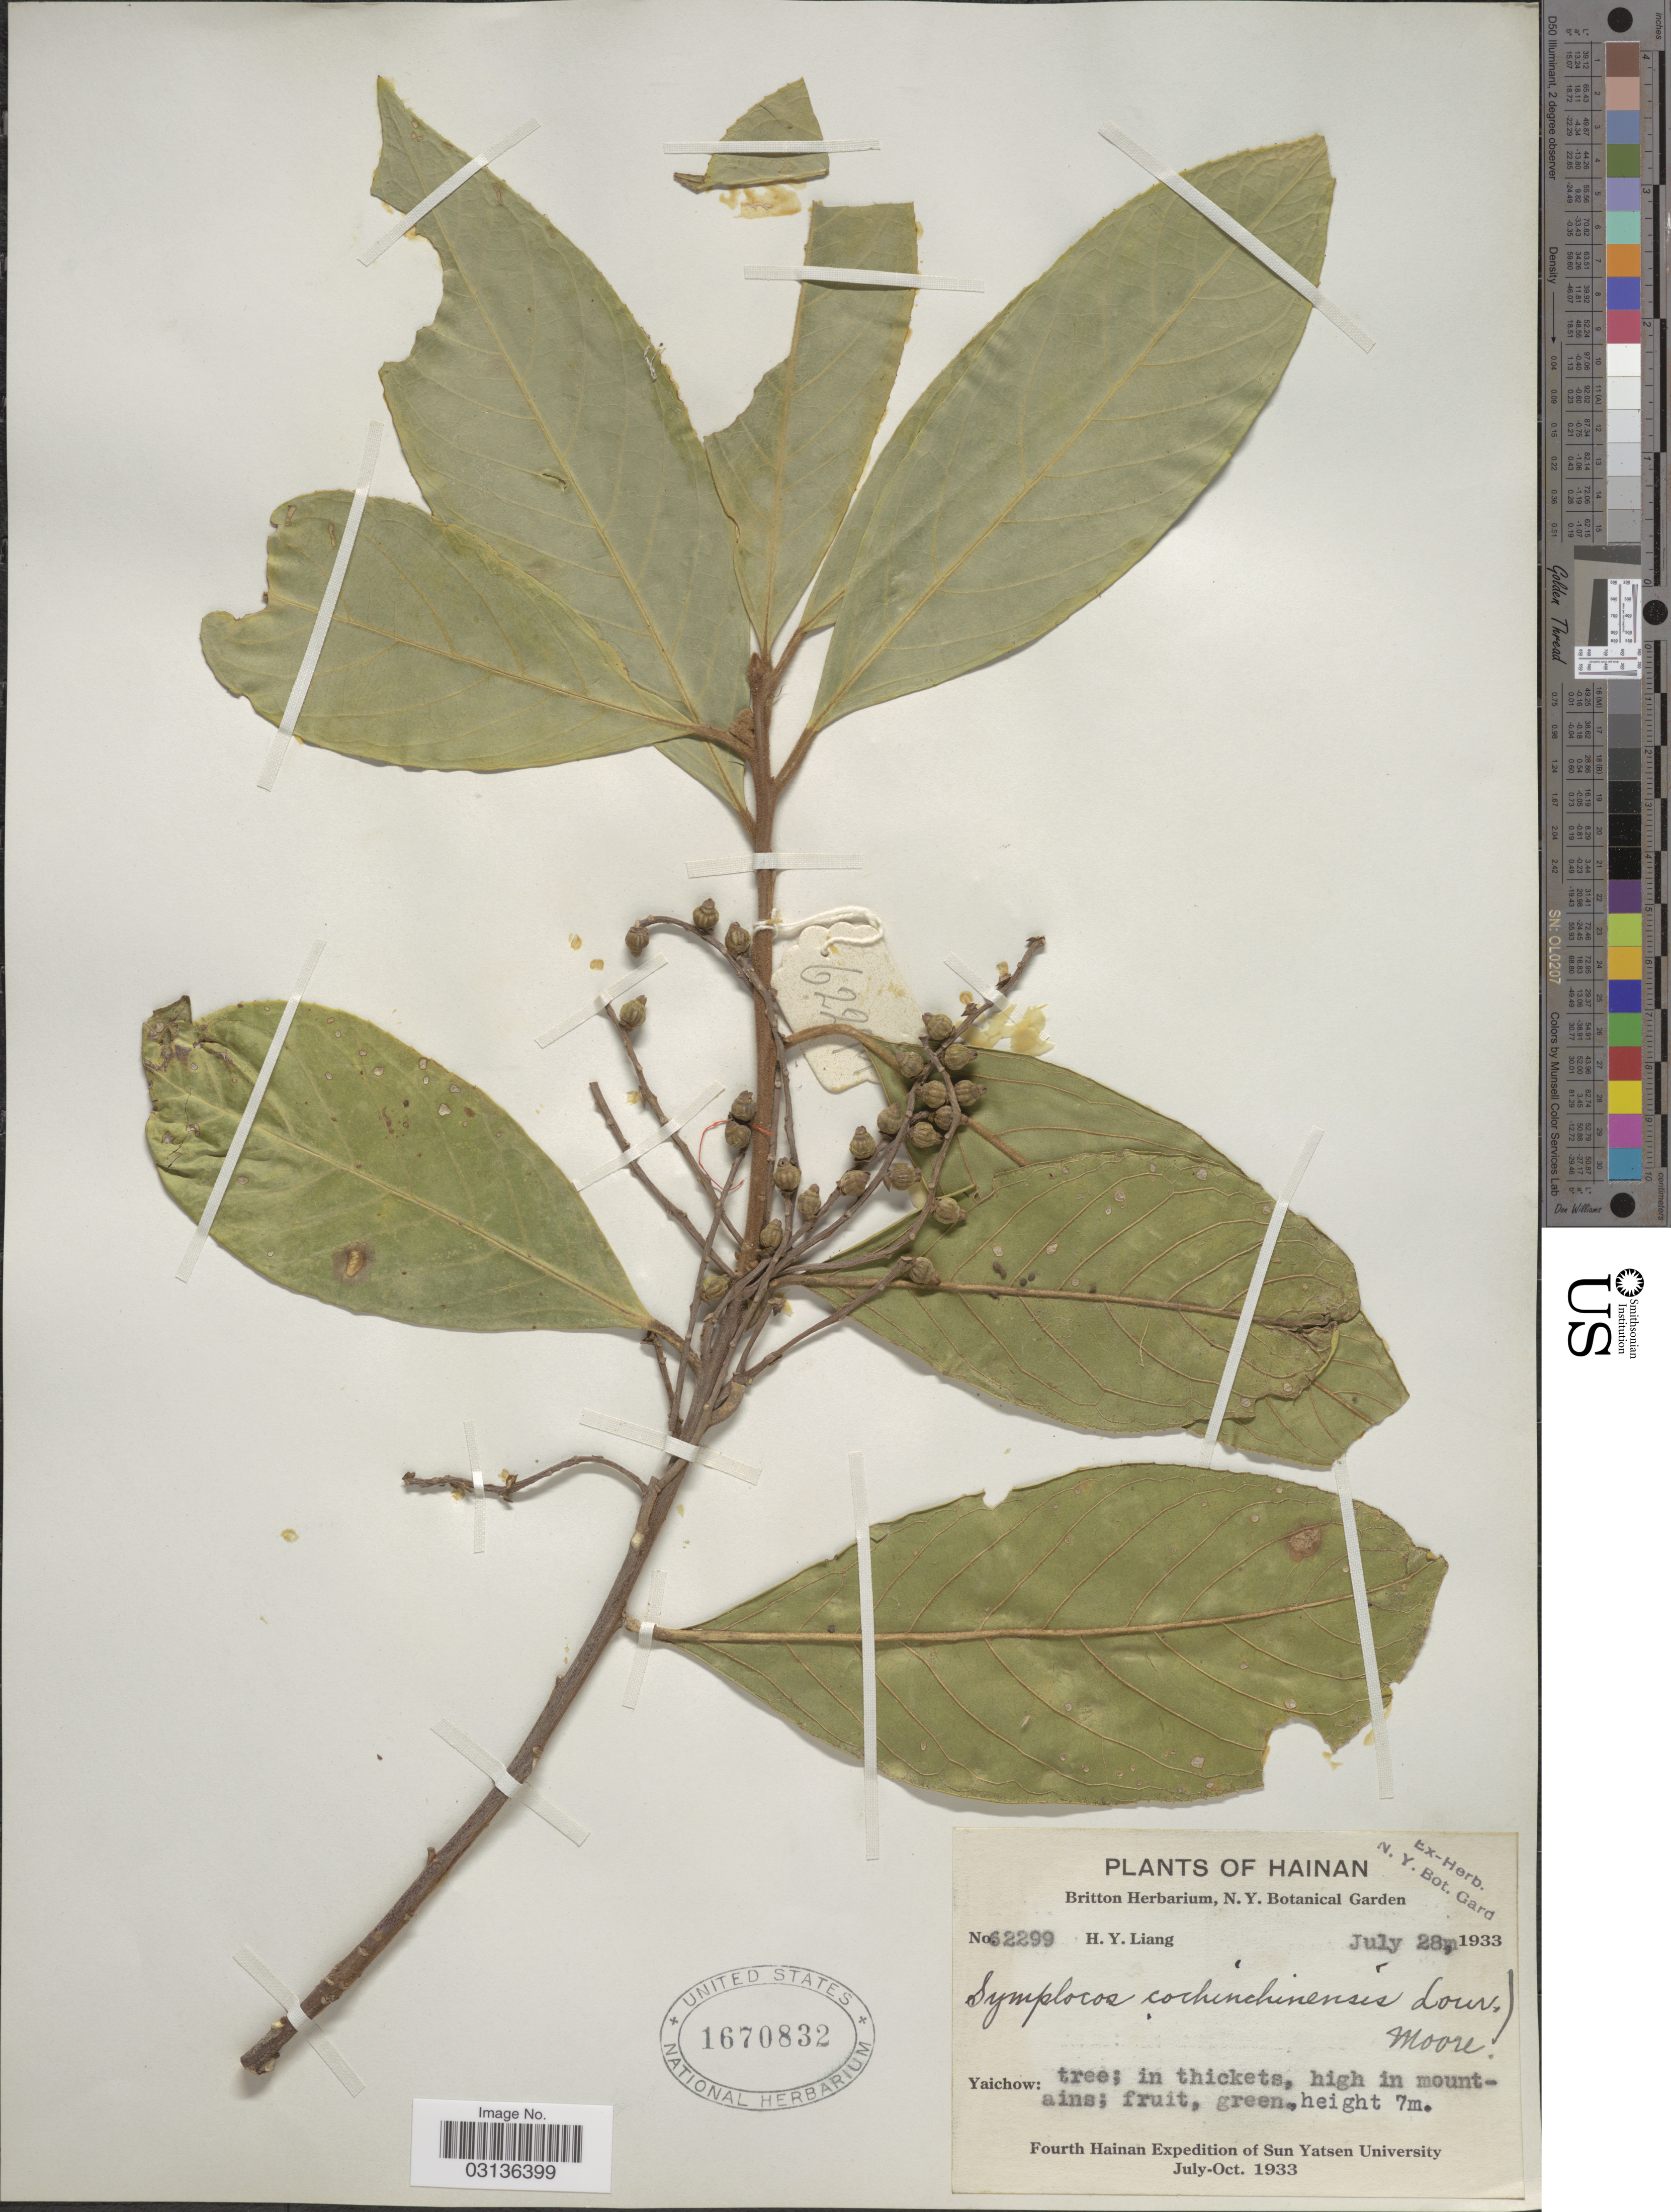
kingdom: Plantae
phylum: Tracheophyta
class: Magnoliopsida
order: Ericales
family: Symplocaceae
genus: Symplocos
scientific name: Symplocos cochinchinensis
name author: (Lour.) S. Moore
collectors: H. Y. Liang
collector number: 62299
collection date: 1933-07-28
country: China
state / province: Hainan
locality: Yaichow.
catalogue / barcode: US 1670832